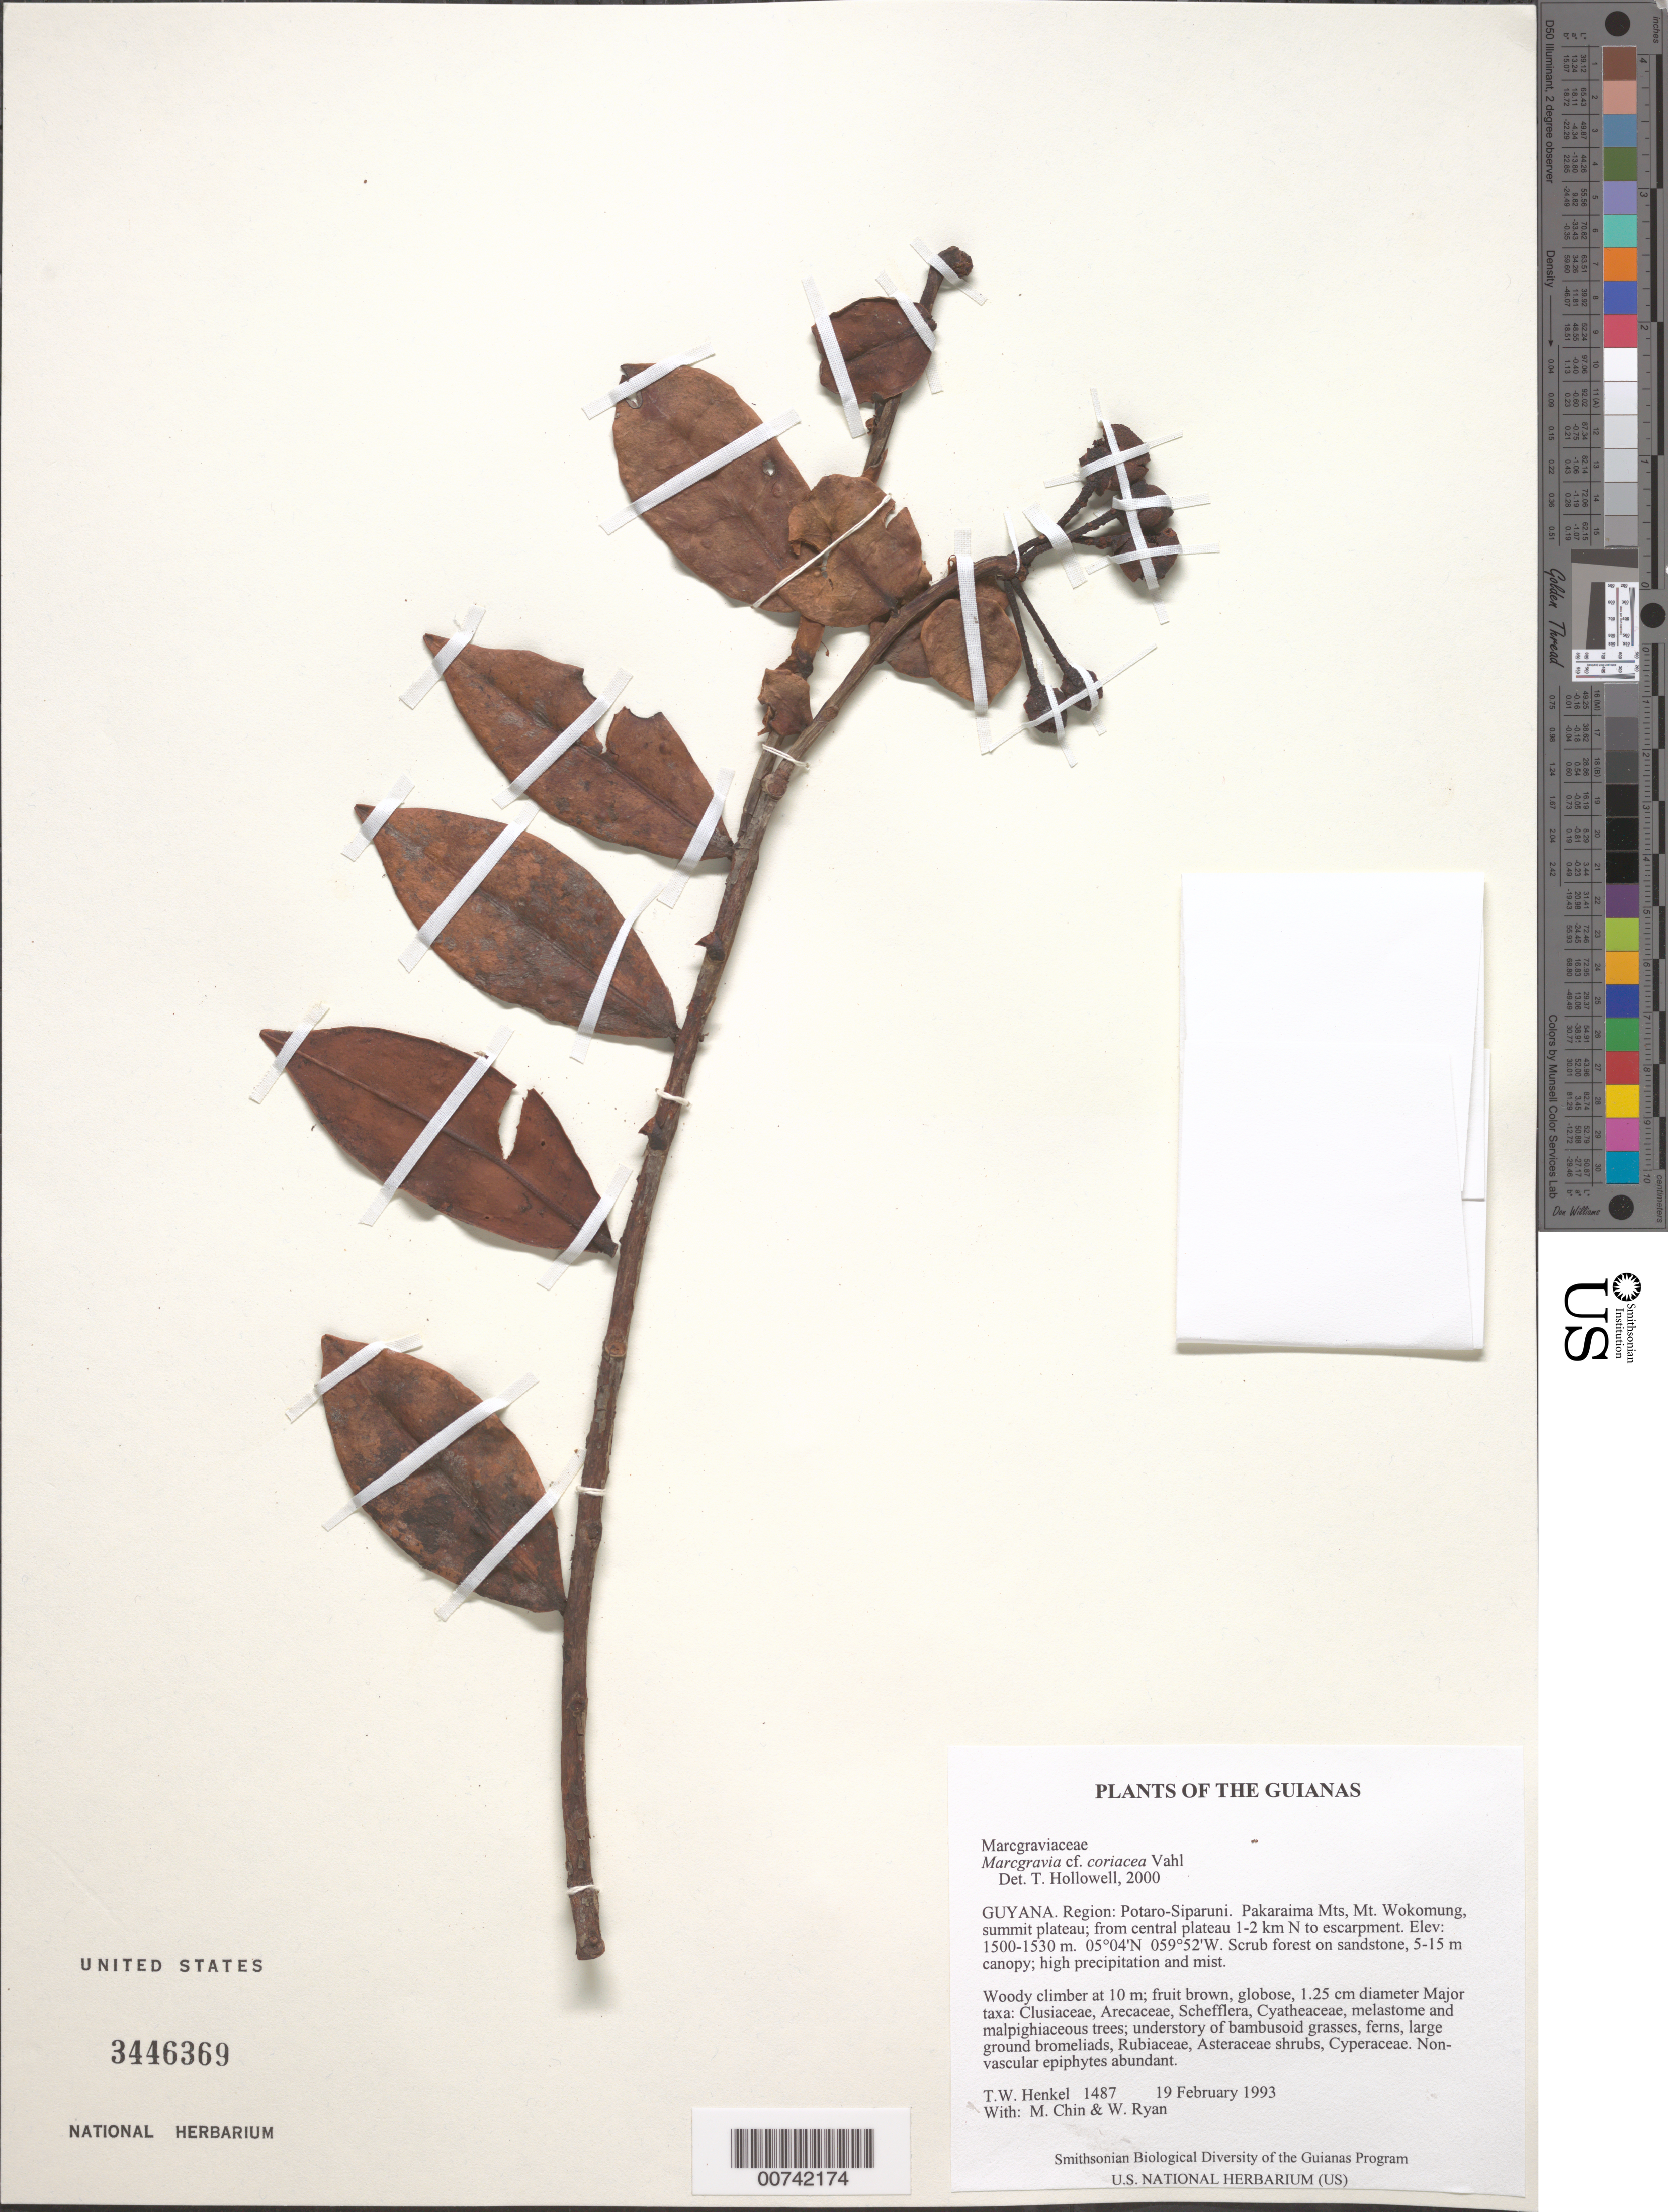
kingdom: Plantae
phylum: Tracheophyta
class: Magnoliopsida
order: Ericales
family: Marcgraviaceae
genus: Marcgravia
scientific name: Marcgravia coriacea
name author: Vahl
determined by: Hollowell, T. H., (BOT), Smithsonian Institution - National Museum of Natural History (UNITED STATES)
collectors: T. Henkel, M. Chin & W. Ryan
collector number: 1487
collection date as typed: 19 February 1993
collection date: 1993-02-19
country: Guyana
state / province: Potaro-Siparuni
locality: Pakaraima Mts, Mt. Wokomung, summit plateau; from central plateau 1-2 km N to escarpment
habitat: Scrub forest on sandstone, 5-15 m canopy; high precipitation and mist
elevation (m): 1500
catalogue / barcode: US 3446369